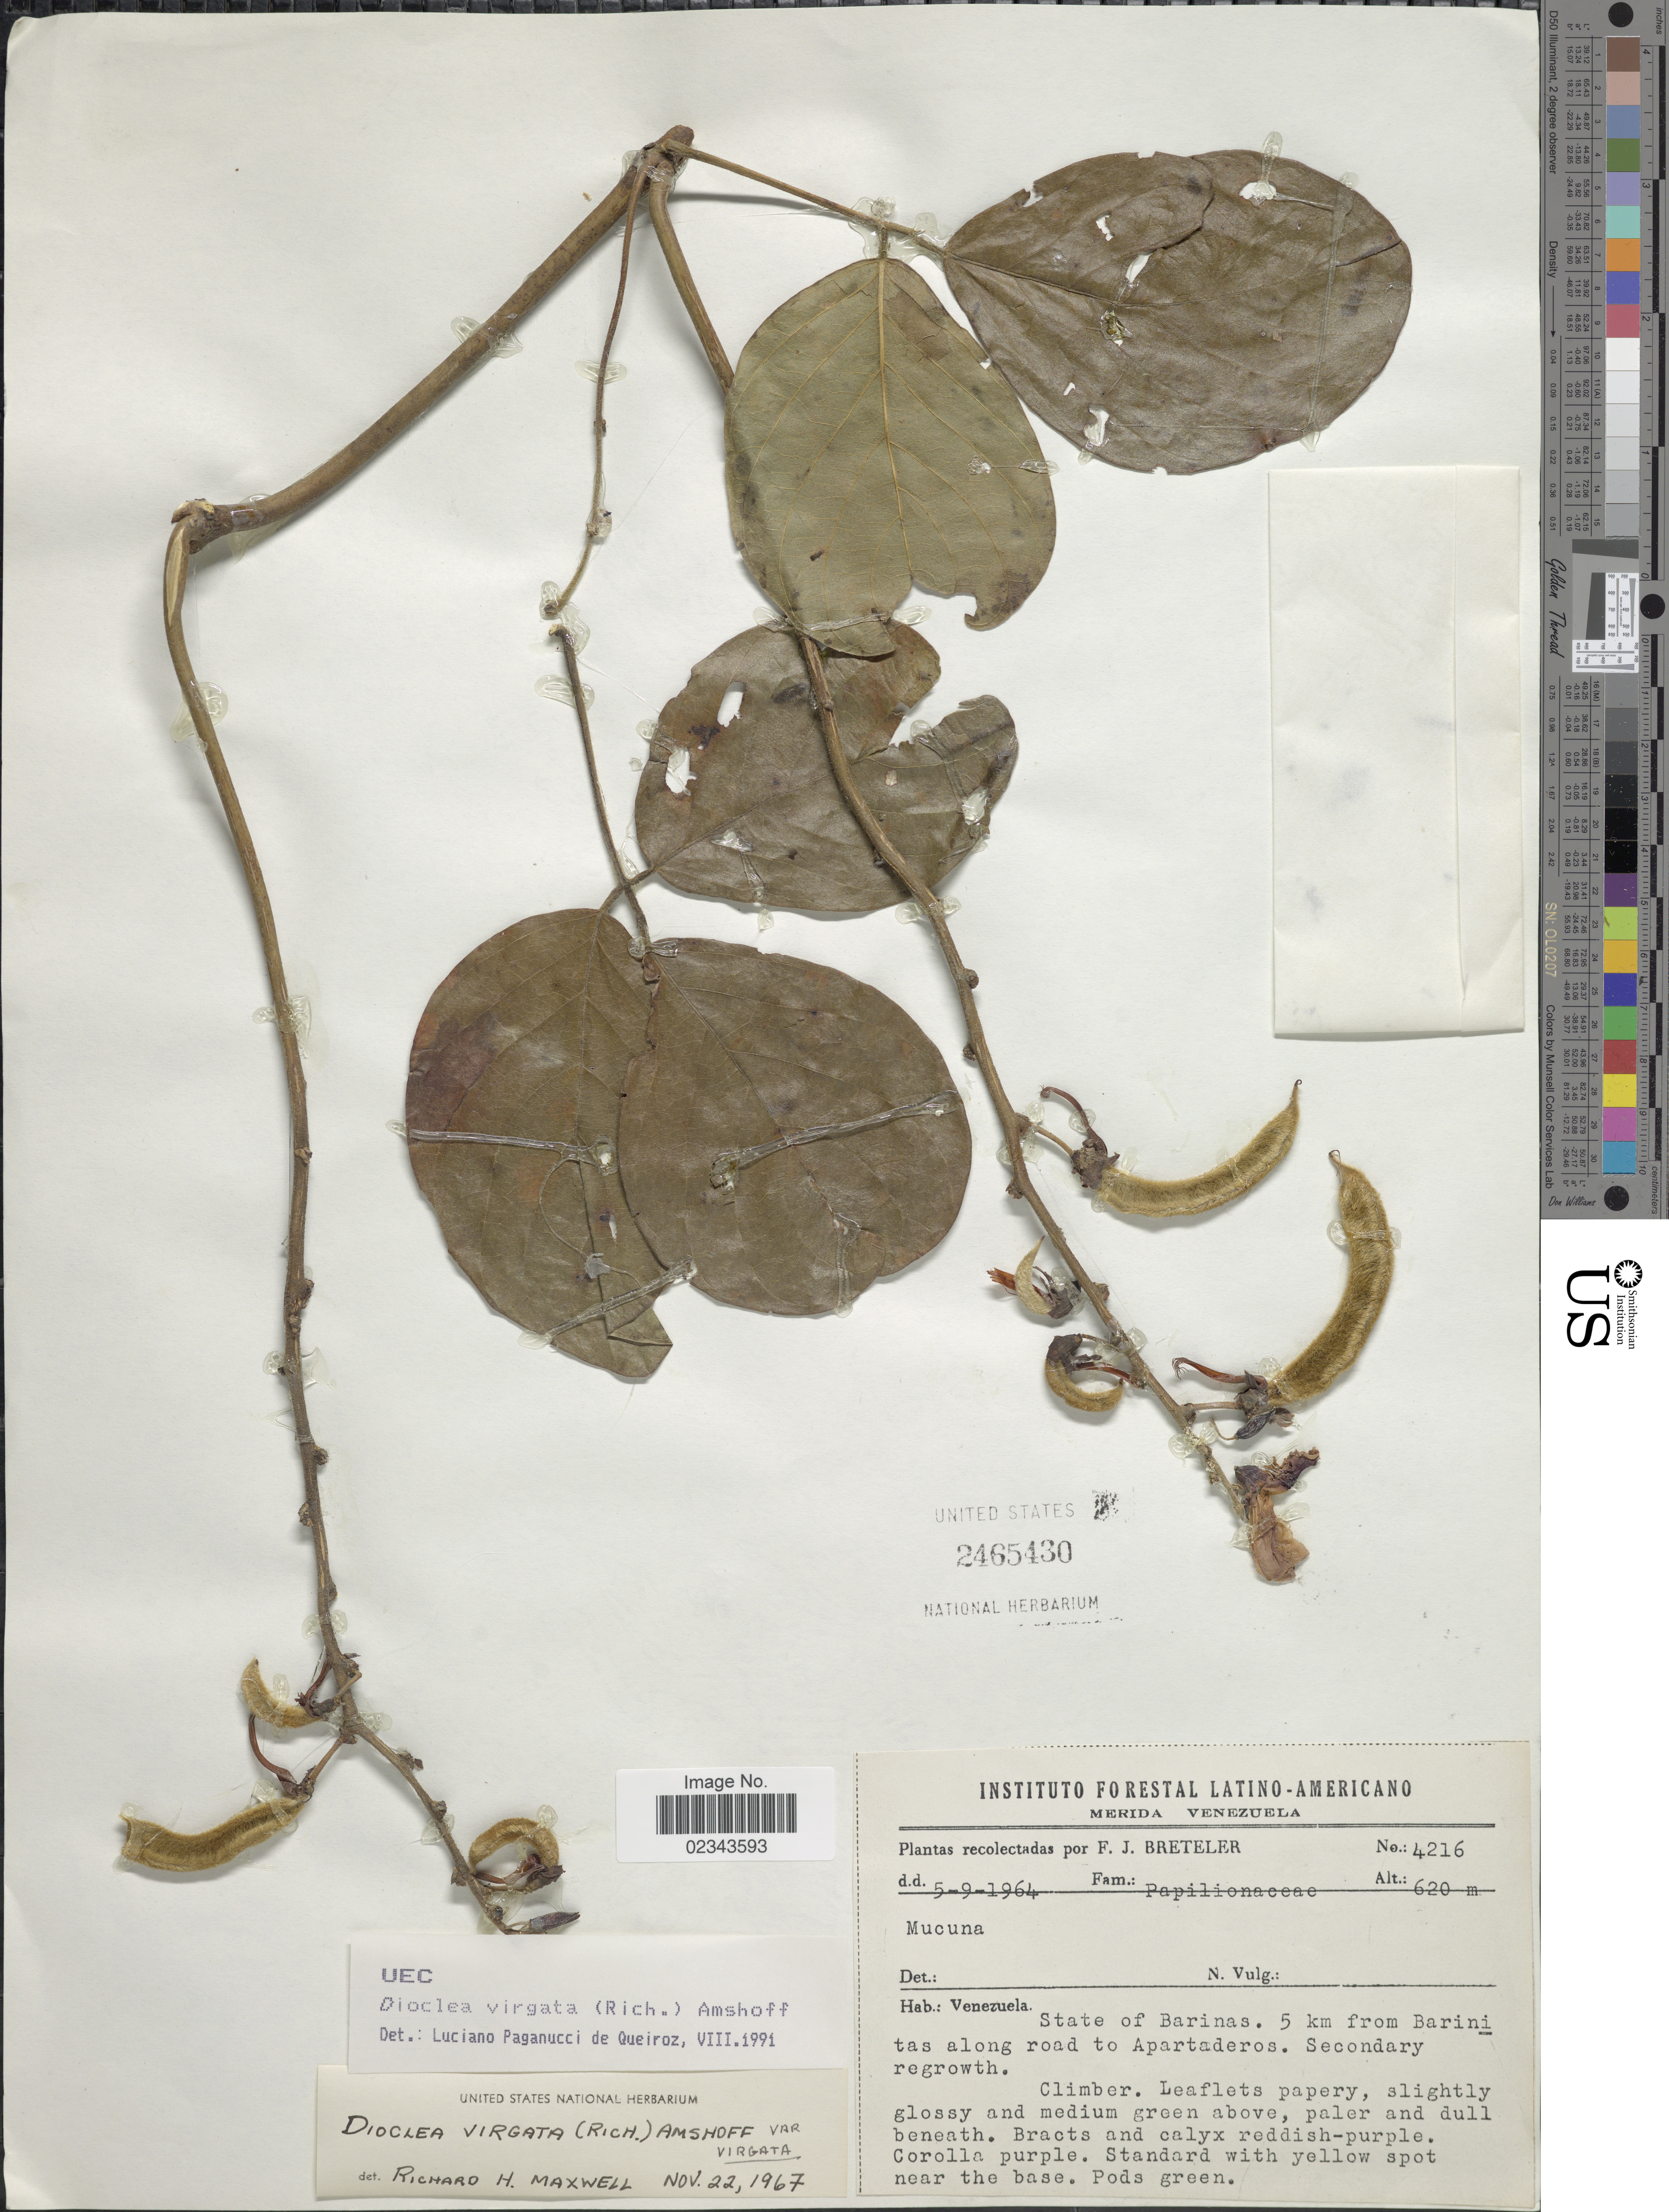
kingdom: Plantae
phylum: Tracheophyta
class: Magnoliopsida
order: Fabales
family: Fabaceae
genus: Dioclea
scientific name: Dioclea virgata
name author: (Rich.) Amshoff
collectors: F. J. Breteler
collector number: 4216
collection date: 1964-09-05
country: Venezuela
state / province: Barinas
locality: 5 km from Barinitas along road to Apartaderos, secondary regrowth.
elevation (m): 620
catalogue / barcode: US 2465430